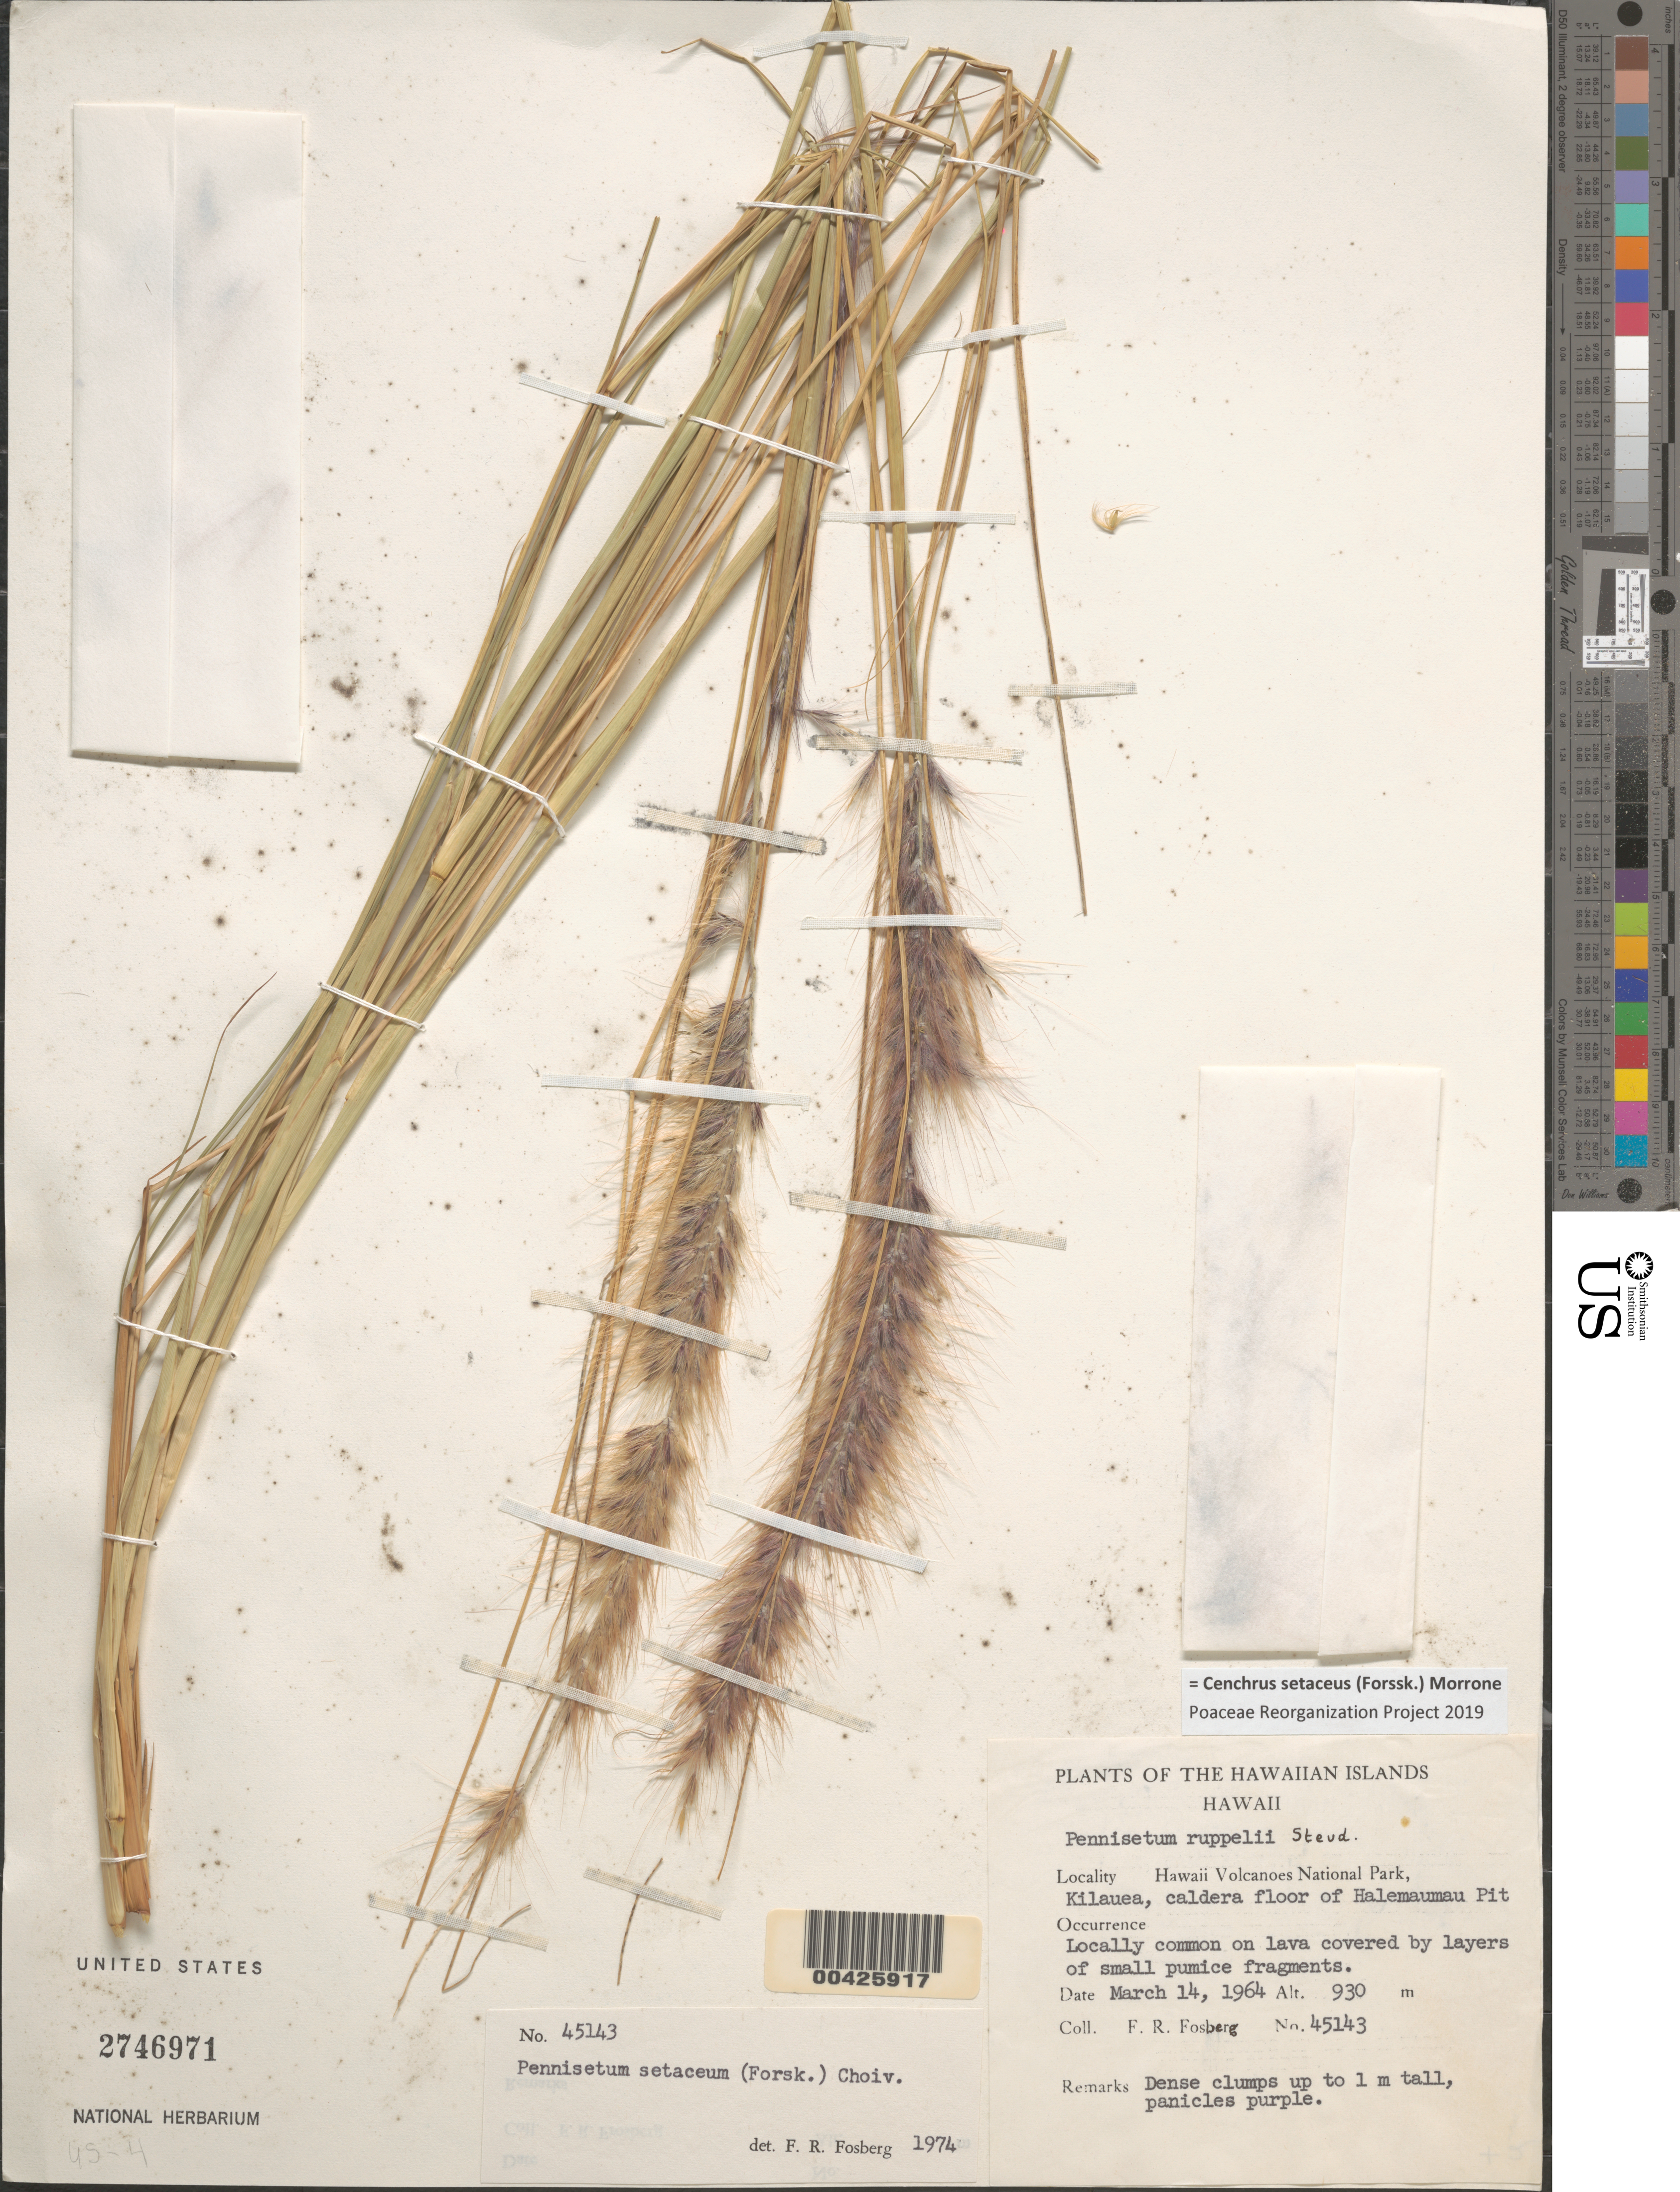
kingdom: Plantae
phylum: Tracheophyta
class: Liliopsida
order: Poales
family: Poaceae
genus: Cenchrus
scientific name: Cenchrus setaceus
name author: (Forssk.) Morrone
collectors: F. R. Fosberg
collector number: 45143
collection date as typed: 14 Mar 1964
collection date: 1964-03-14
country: United States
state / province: Hawaii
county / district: Hawaii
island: Hawaii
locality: Hawaii Volcanoes national Park, Kilauea, caldera floor of Halemaumau Pit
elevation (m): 930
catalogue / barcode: US 2746971